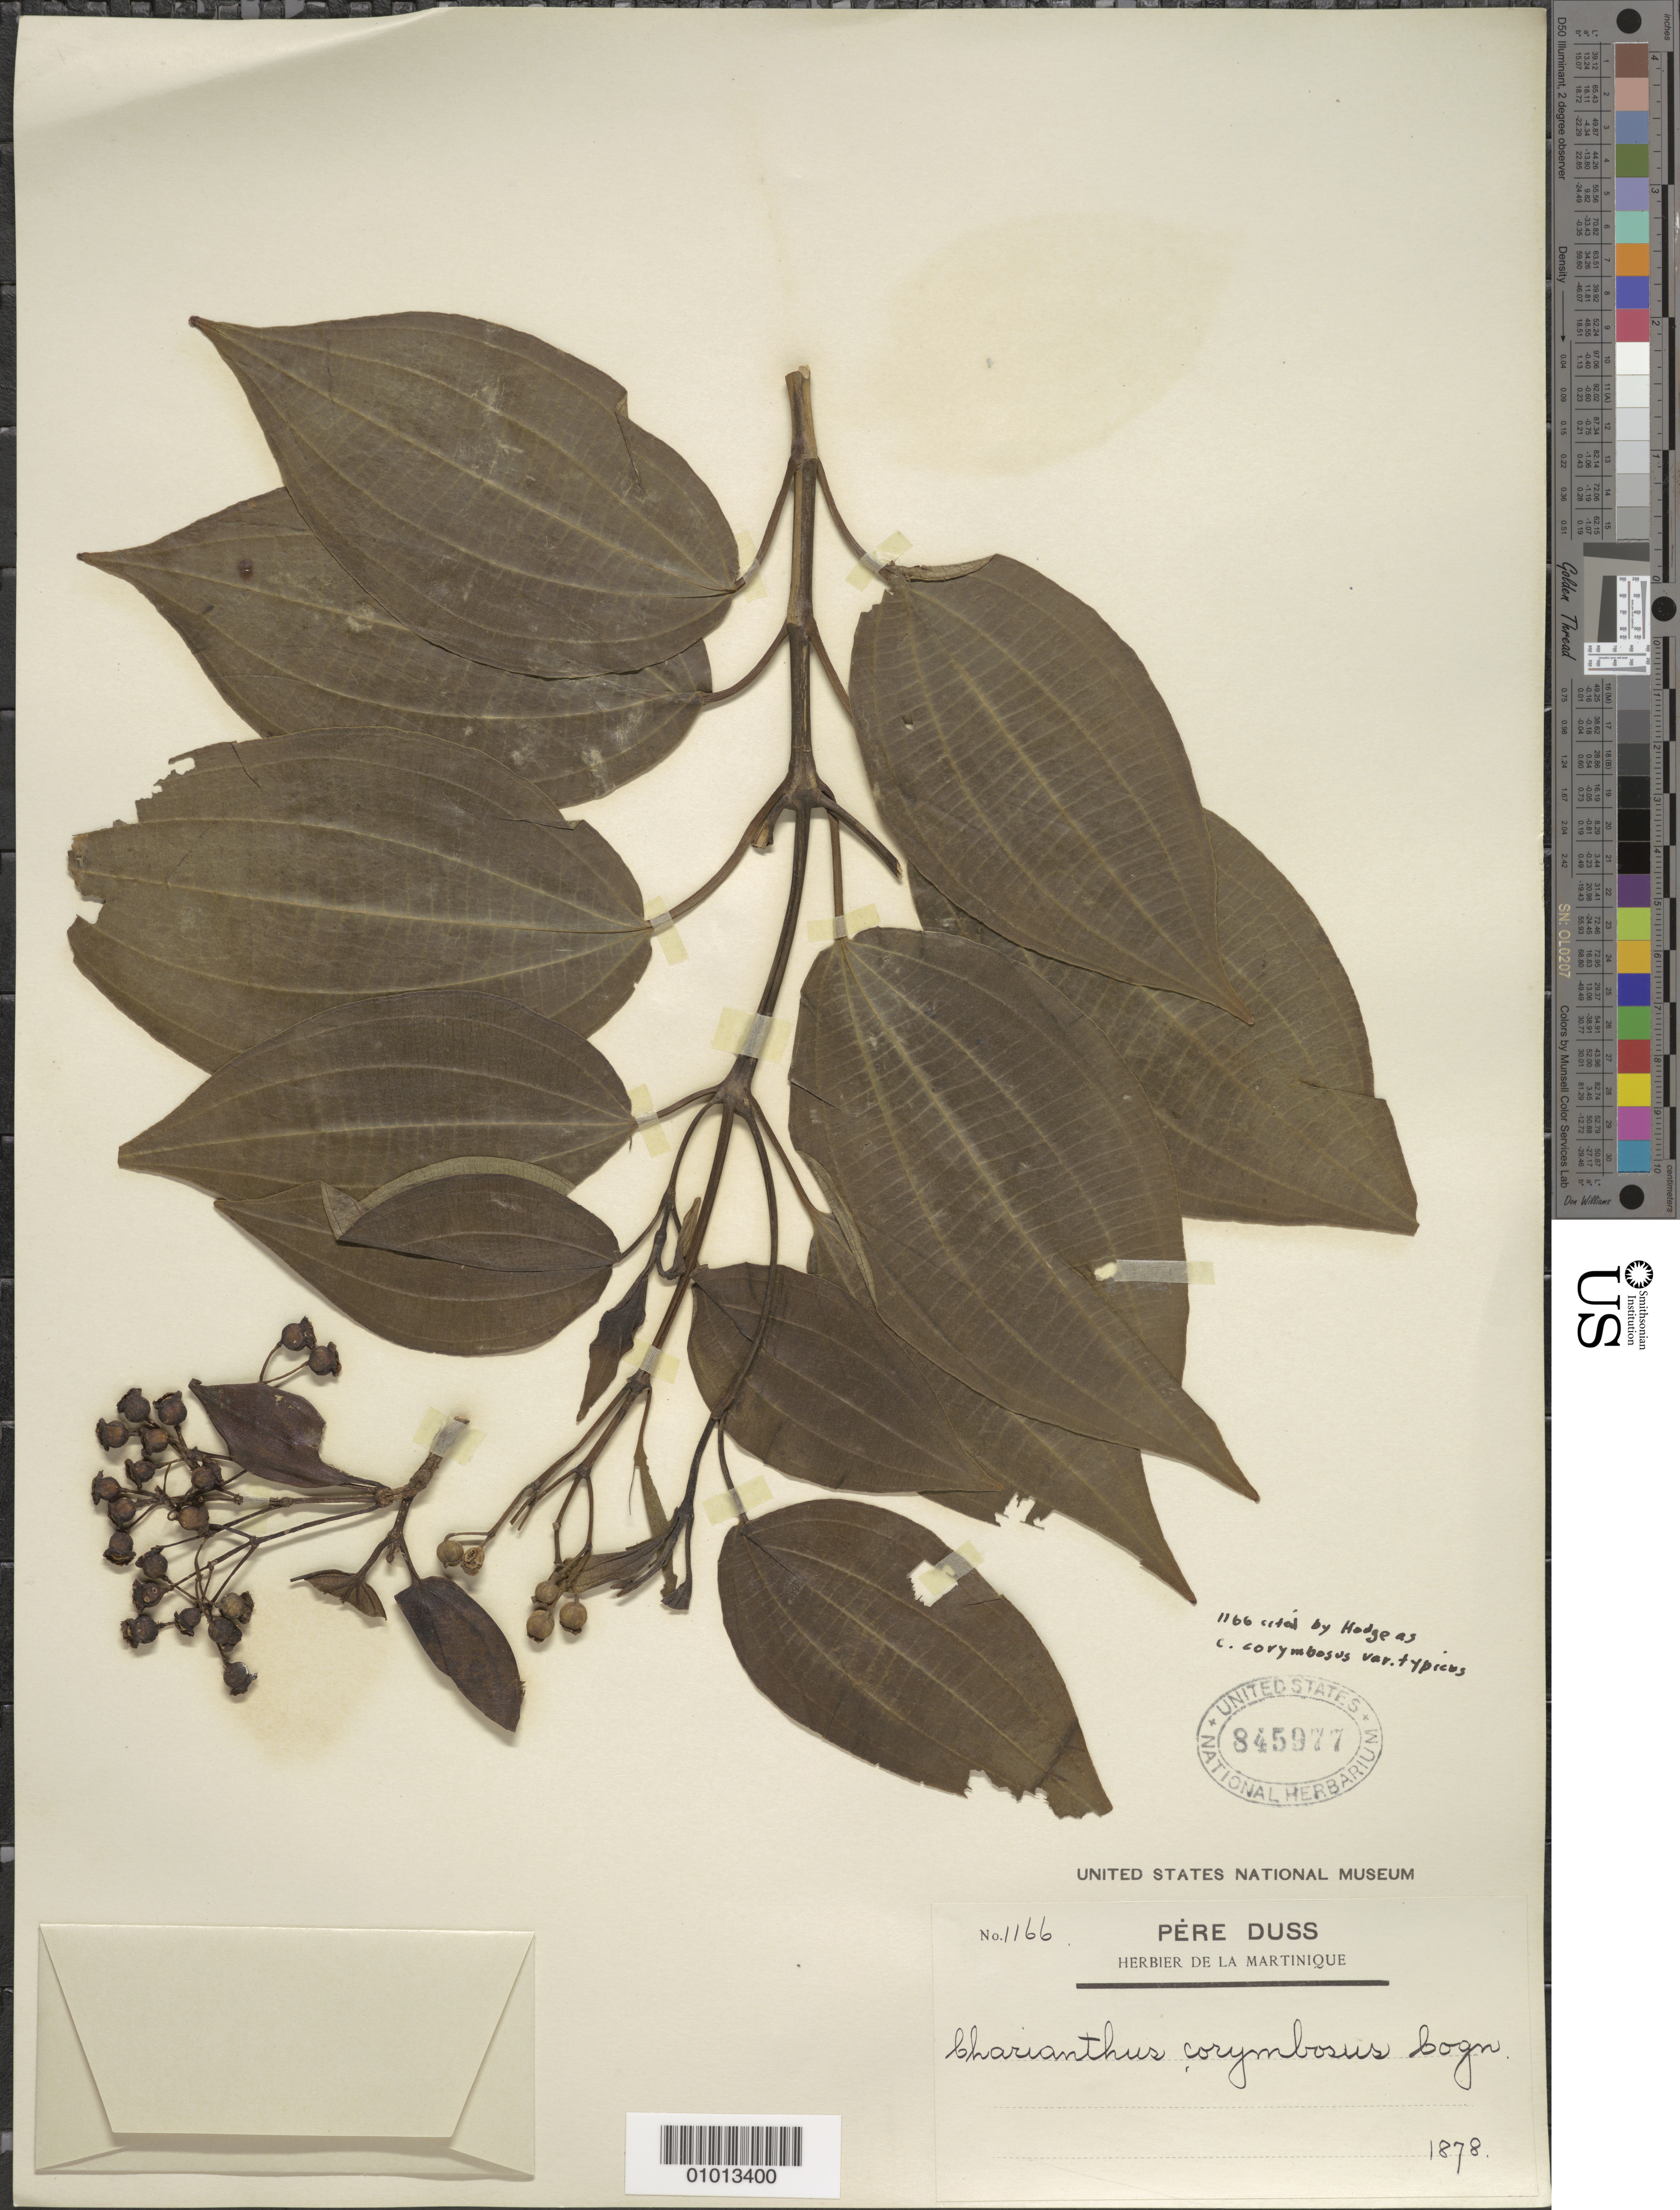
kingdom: Plantae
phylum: Tracheophyta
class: Magnoliopsida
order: Myrtales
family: Melastomataceae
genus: Charianthus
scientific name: Charianthus corymbosus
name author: (Rich.) Cogn.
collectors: Père Duss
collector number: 1166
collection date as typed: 1878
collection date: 1878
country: Martinique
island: Martinique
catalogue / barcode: US 845977